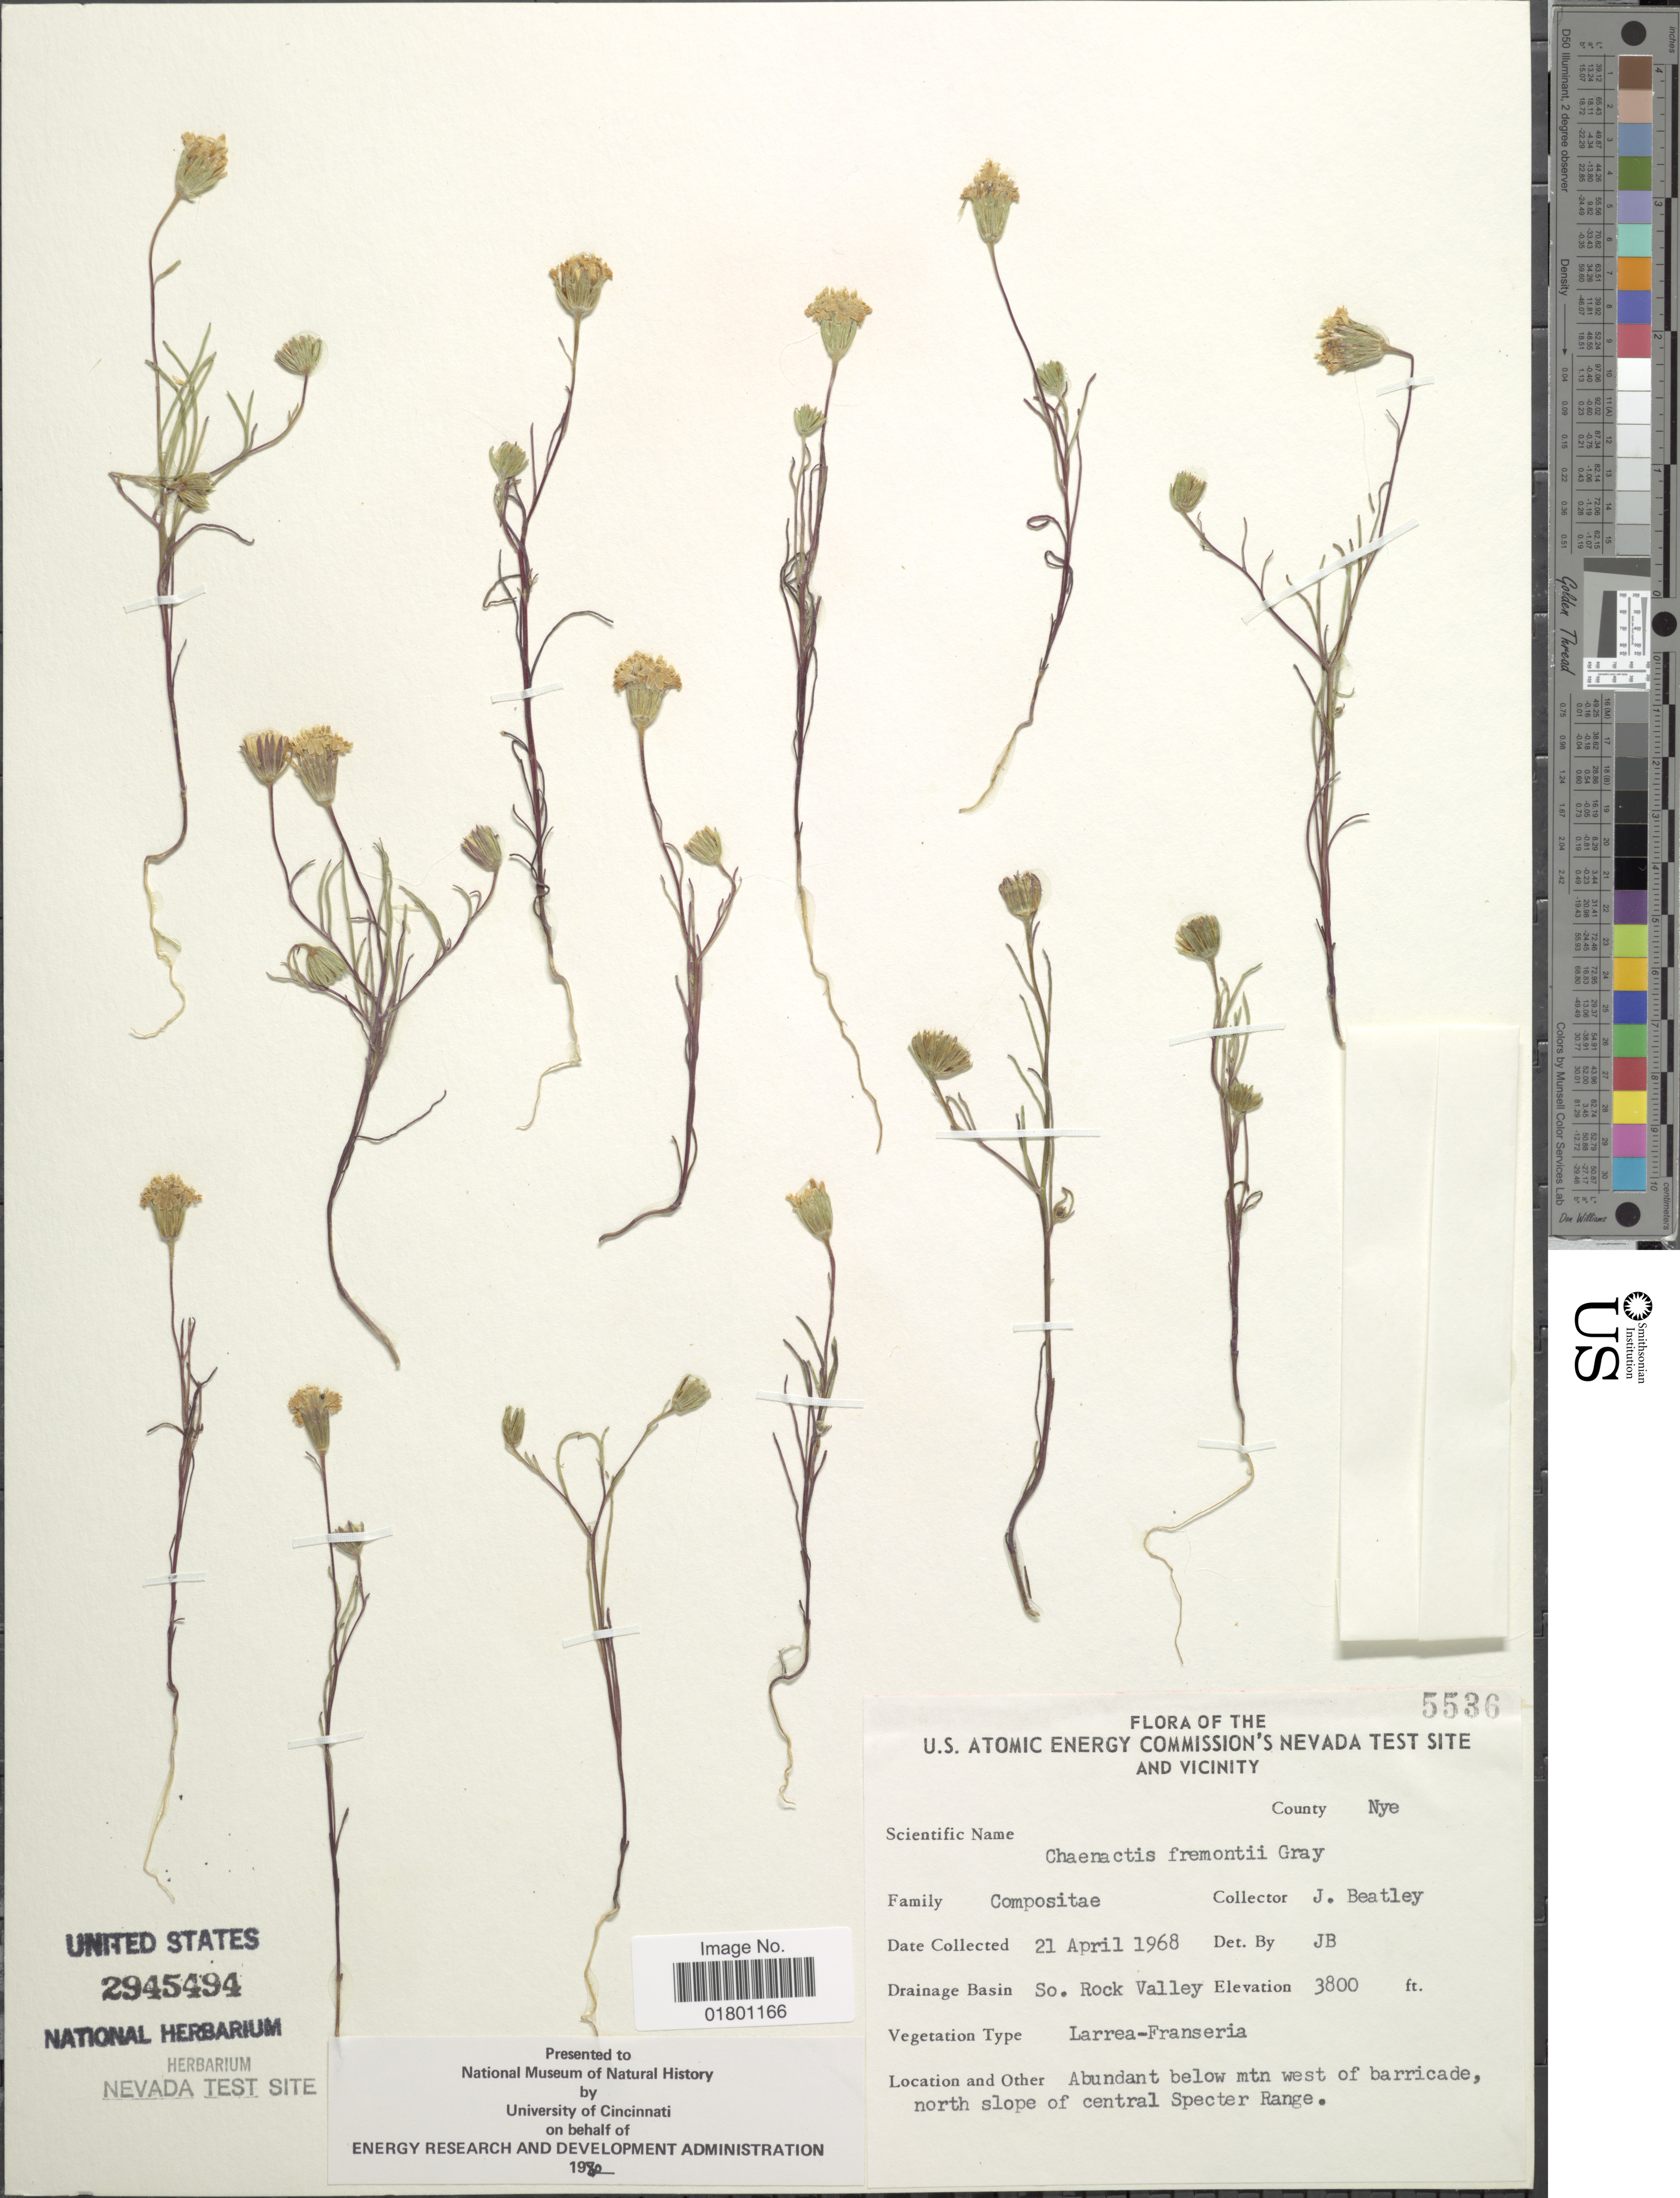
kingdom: Plantae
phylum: Tracheophyta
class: Magnoliopsida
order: Asterales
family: Asteraceae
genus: Chaenactis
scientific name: Chaenactis fremontii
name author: A. Gray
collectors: J. C. Beatley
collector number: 5536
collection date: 1968-04-21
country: United States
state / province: Nevada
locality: U.S. Atomic Energy Commission's Nevada Test Site and Vicinity, County Nye, So. Rock Valley, Abundant below mtn west of barricade, north slope of central Specter Range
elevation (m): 1158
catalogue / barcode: US 2945494